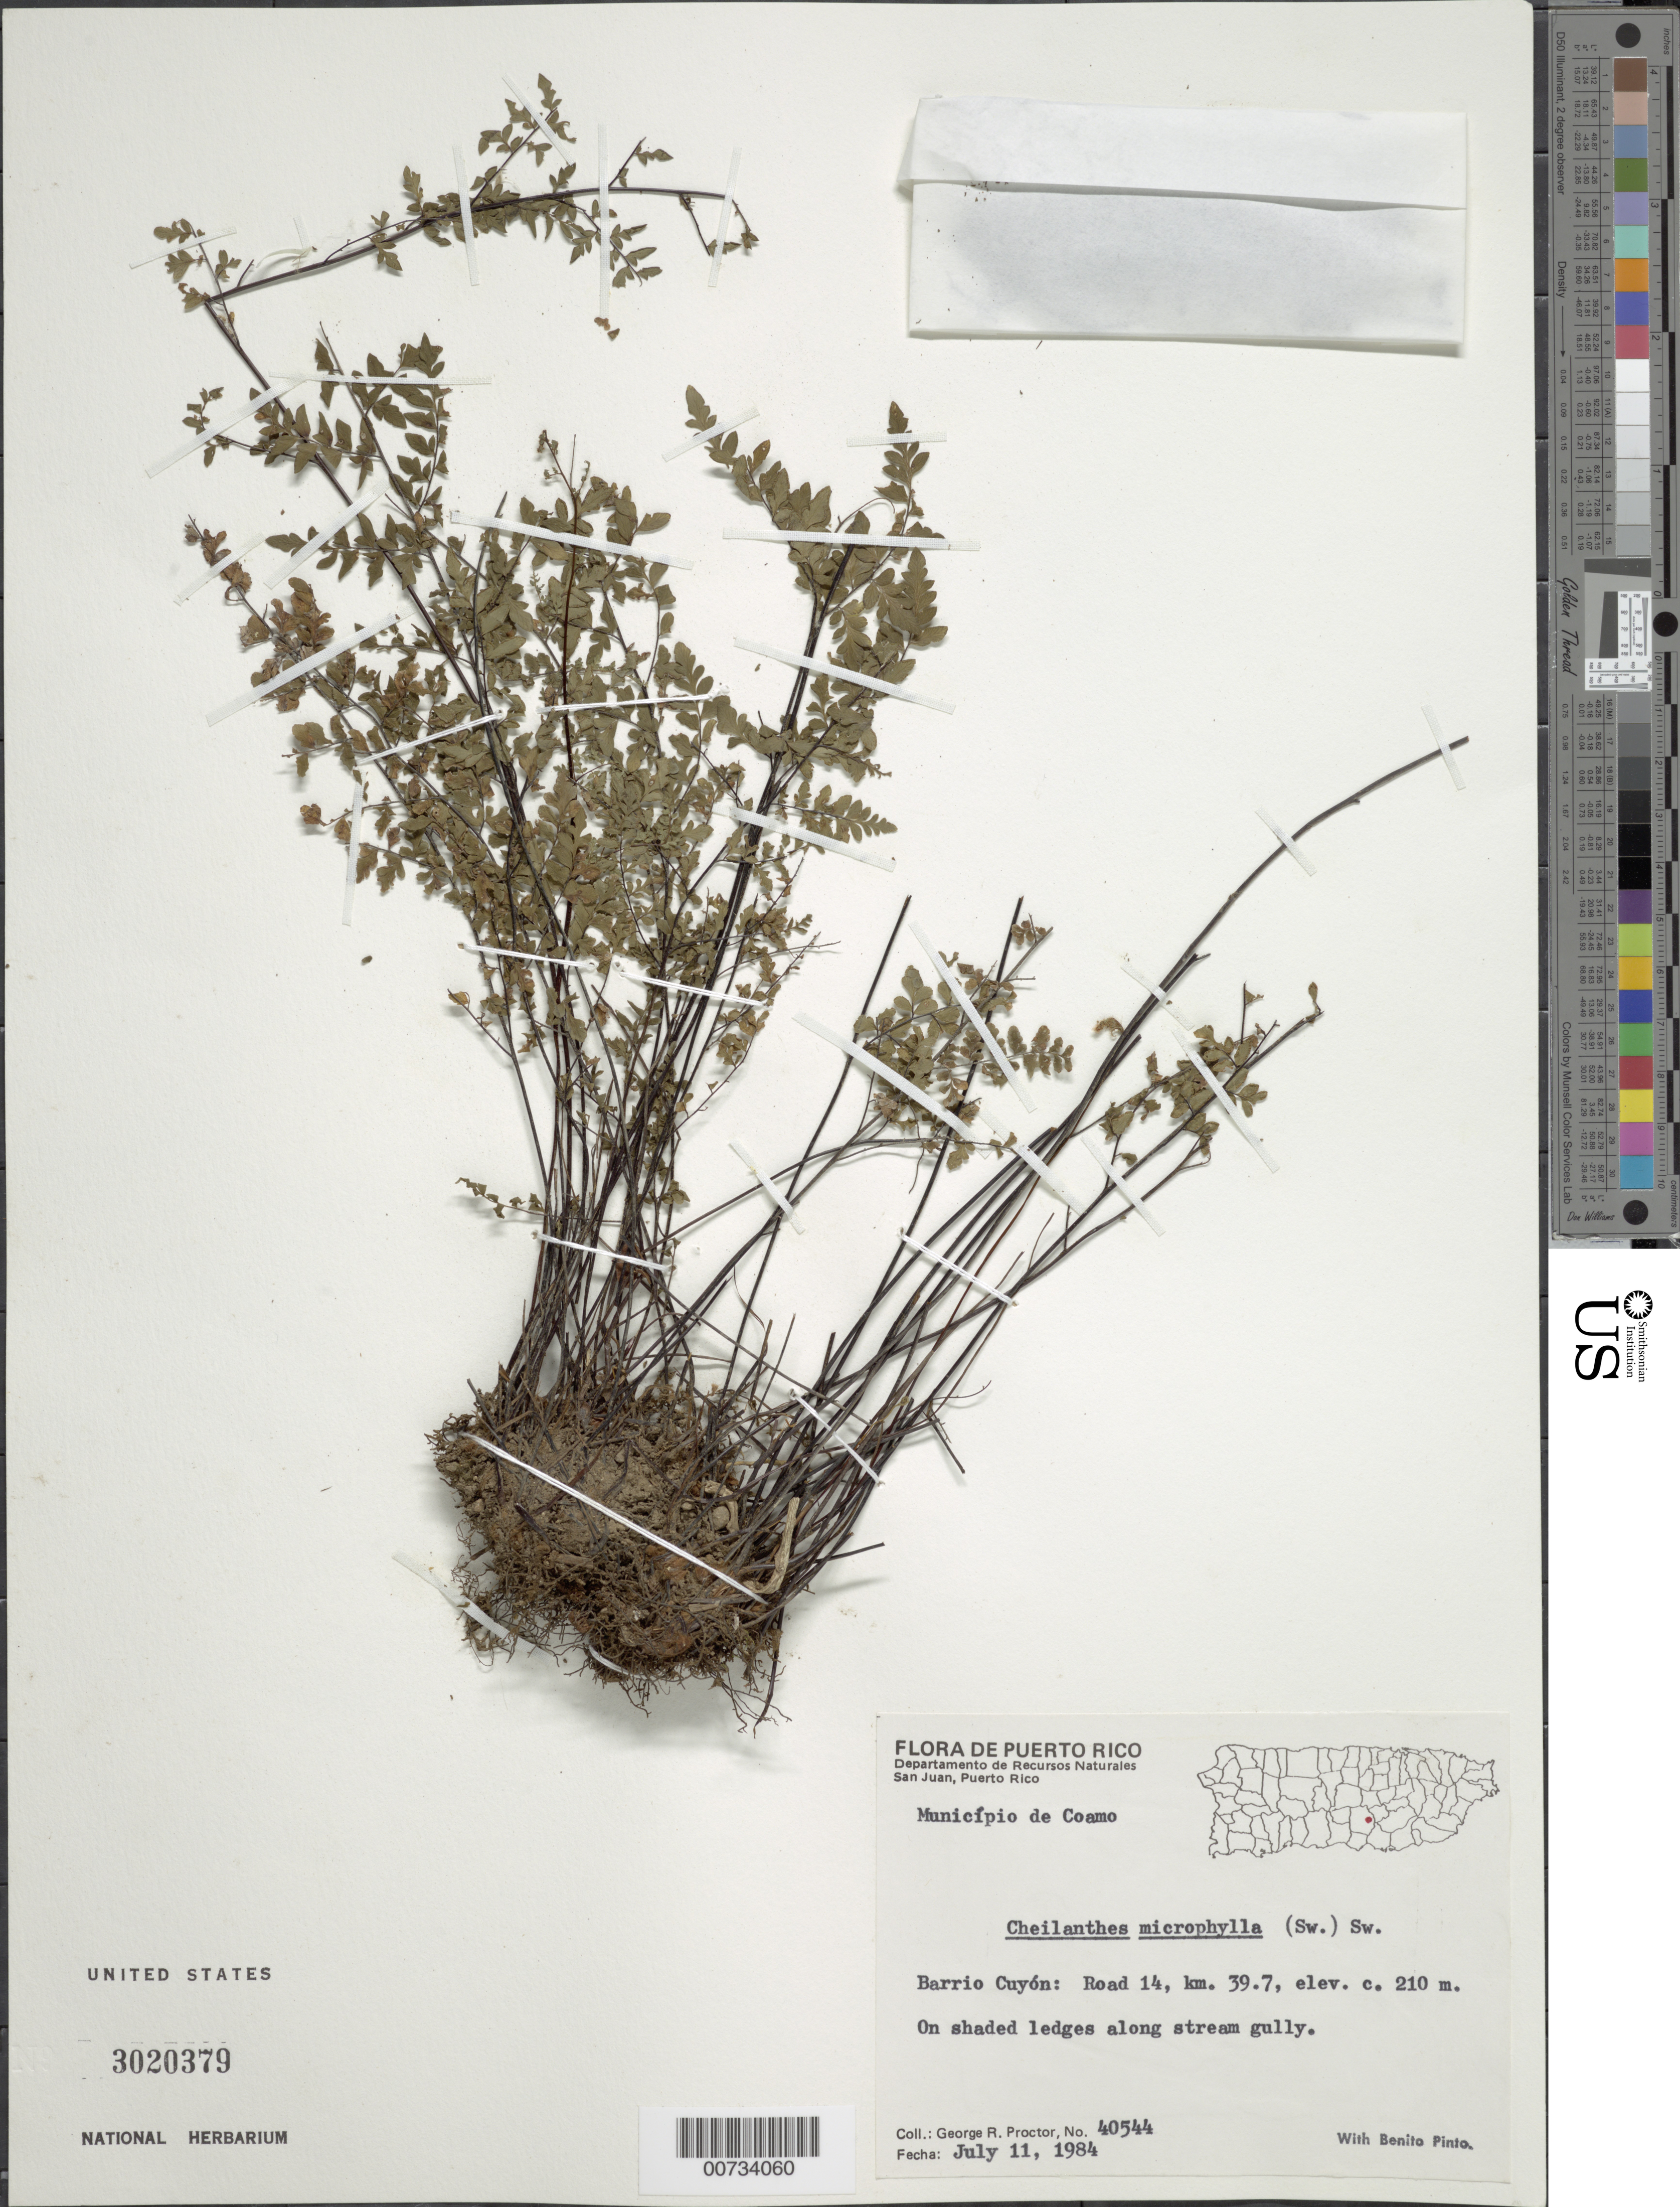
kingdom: Plantae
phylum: Tracheophyta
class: Polypodiopsida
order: Polypodiales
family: Pteridaceae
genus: Myriopteris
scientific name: Myriopteris microphylla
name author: (Sw.) Grusz & Windham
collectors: G. R. Proctor & B. Pinto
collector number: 40544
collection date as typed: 11 Jul 1984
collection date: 1984-07-11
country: Puerto Rico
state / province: Coamo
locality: Mun. Coamo, Barrio Cuyón: Road 14, km 39.7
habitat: On shaded ledges along stream gully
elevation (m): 210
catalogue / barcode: US 3020379